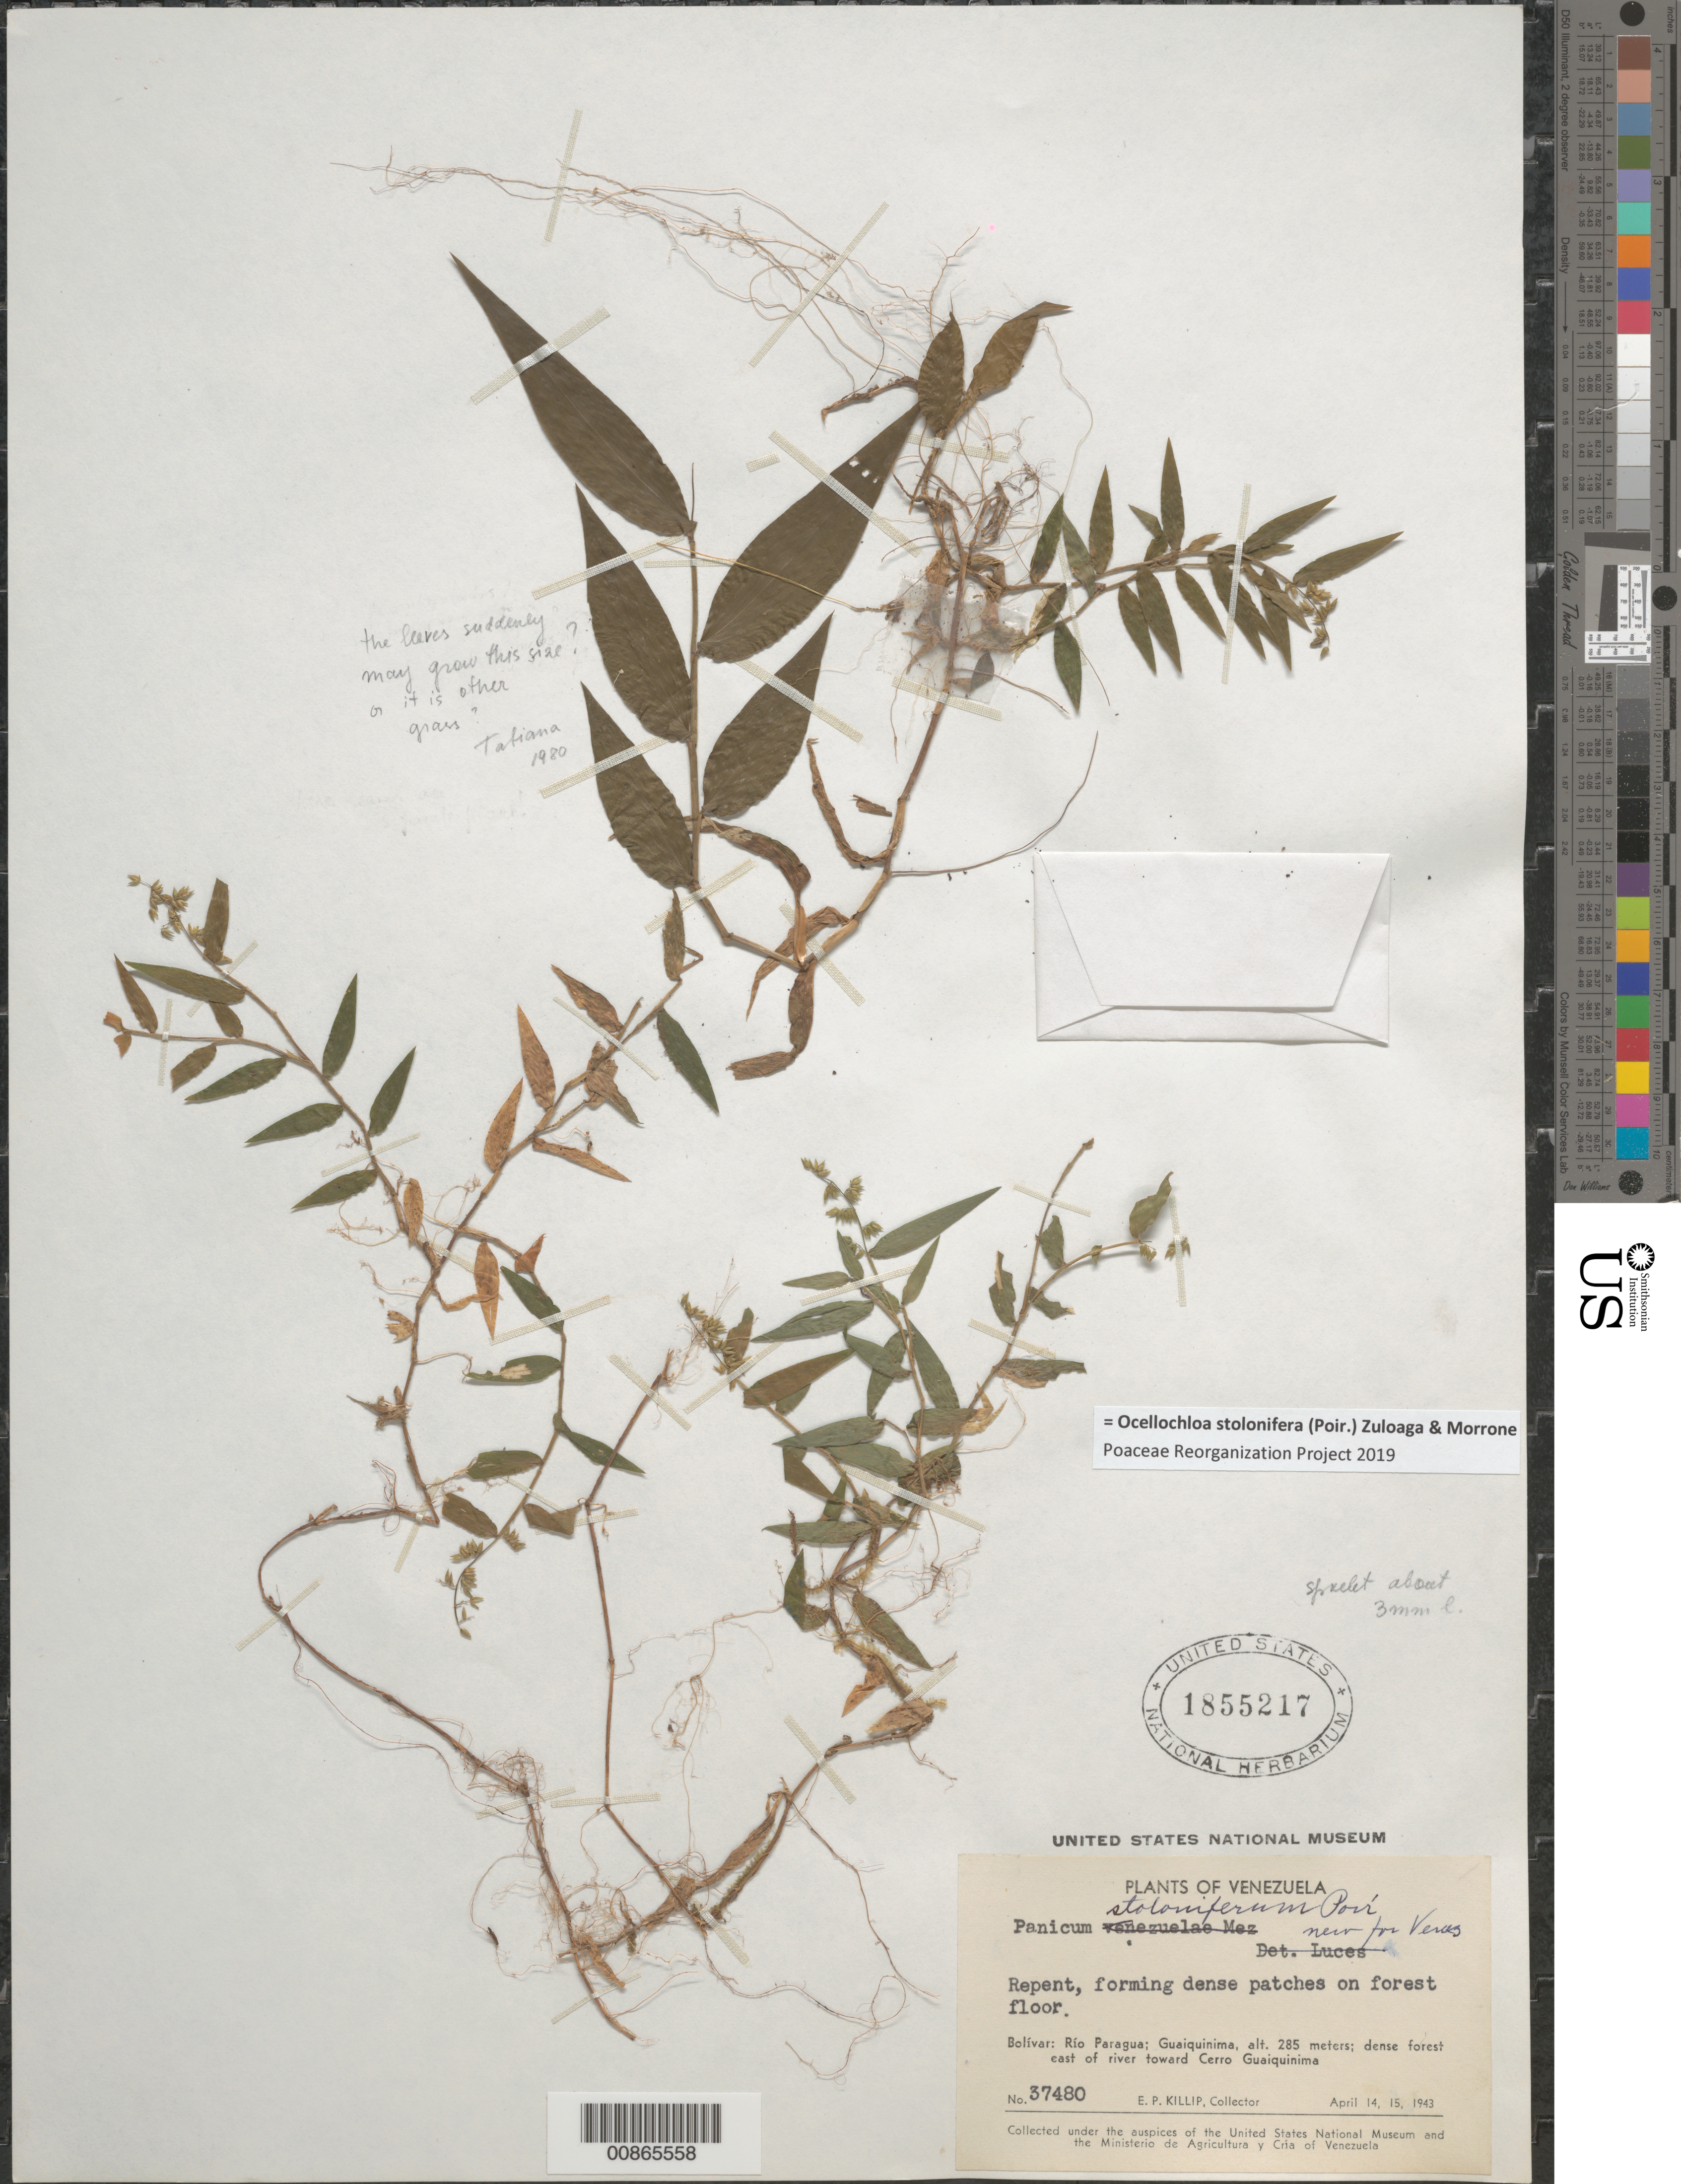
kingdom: Plantae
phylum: Tracheophyta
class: Liliopsida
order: Poales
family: Poaceae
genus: Panicum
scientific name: Panicum stoloniferum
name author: Poir.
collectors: E. P. Killip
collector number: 37480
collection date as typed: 14-Apr-43 to 15-Apr-43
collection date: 1943-04-14/1943-04-15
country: Venezuela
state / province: Bolívar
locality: Guaiquinima, Río Paragua, E of river toward Cerro Guaiquinima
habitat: Dense forest, on forest floor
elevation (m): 285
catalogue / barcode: US 1855217